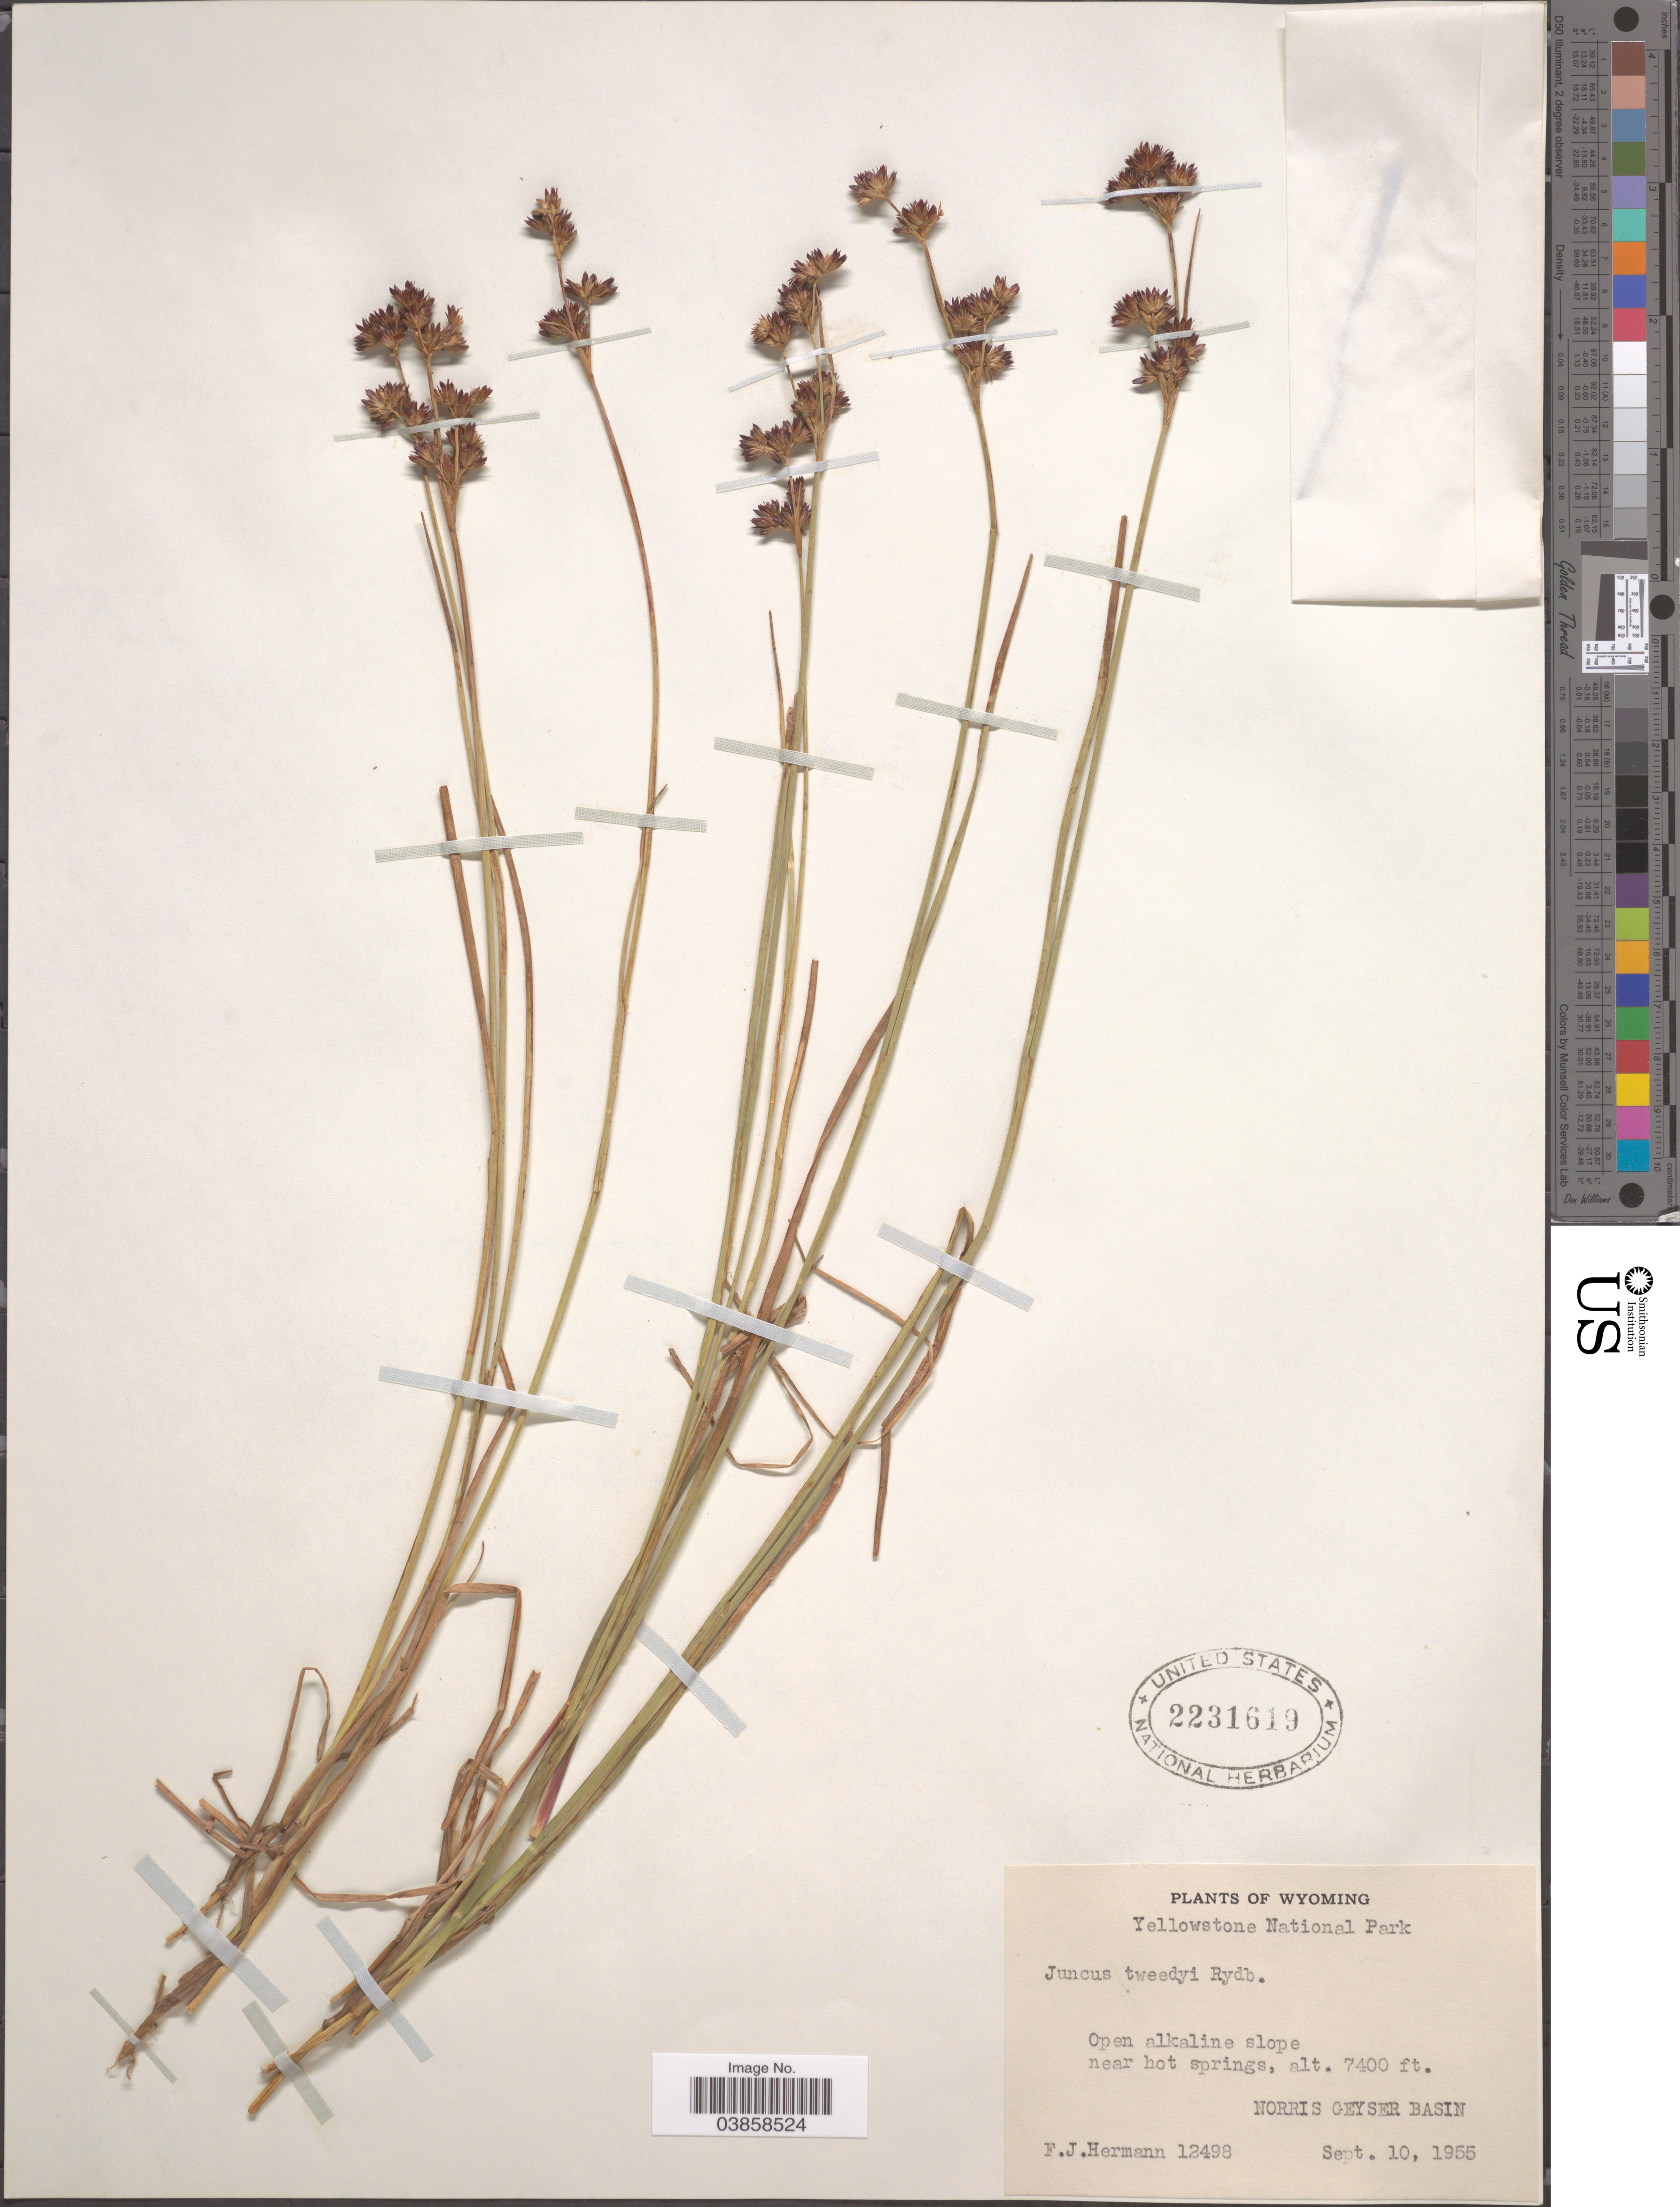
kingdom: Plantae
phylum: Tracheophyta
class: Liliopsida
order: Poales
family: Juncaceae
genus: Juncus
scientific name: Juncus tweedyi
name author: Rydb.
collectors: F. J. Hermann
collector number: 12498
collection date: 1955-09-10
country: United States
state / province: Wyoming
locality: Yellowstone National Park. Norris Geyser Basin.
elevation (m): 2256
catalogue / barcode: US 2231619